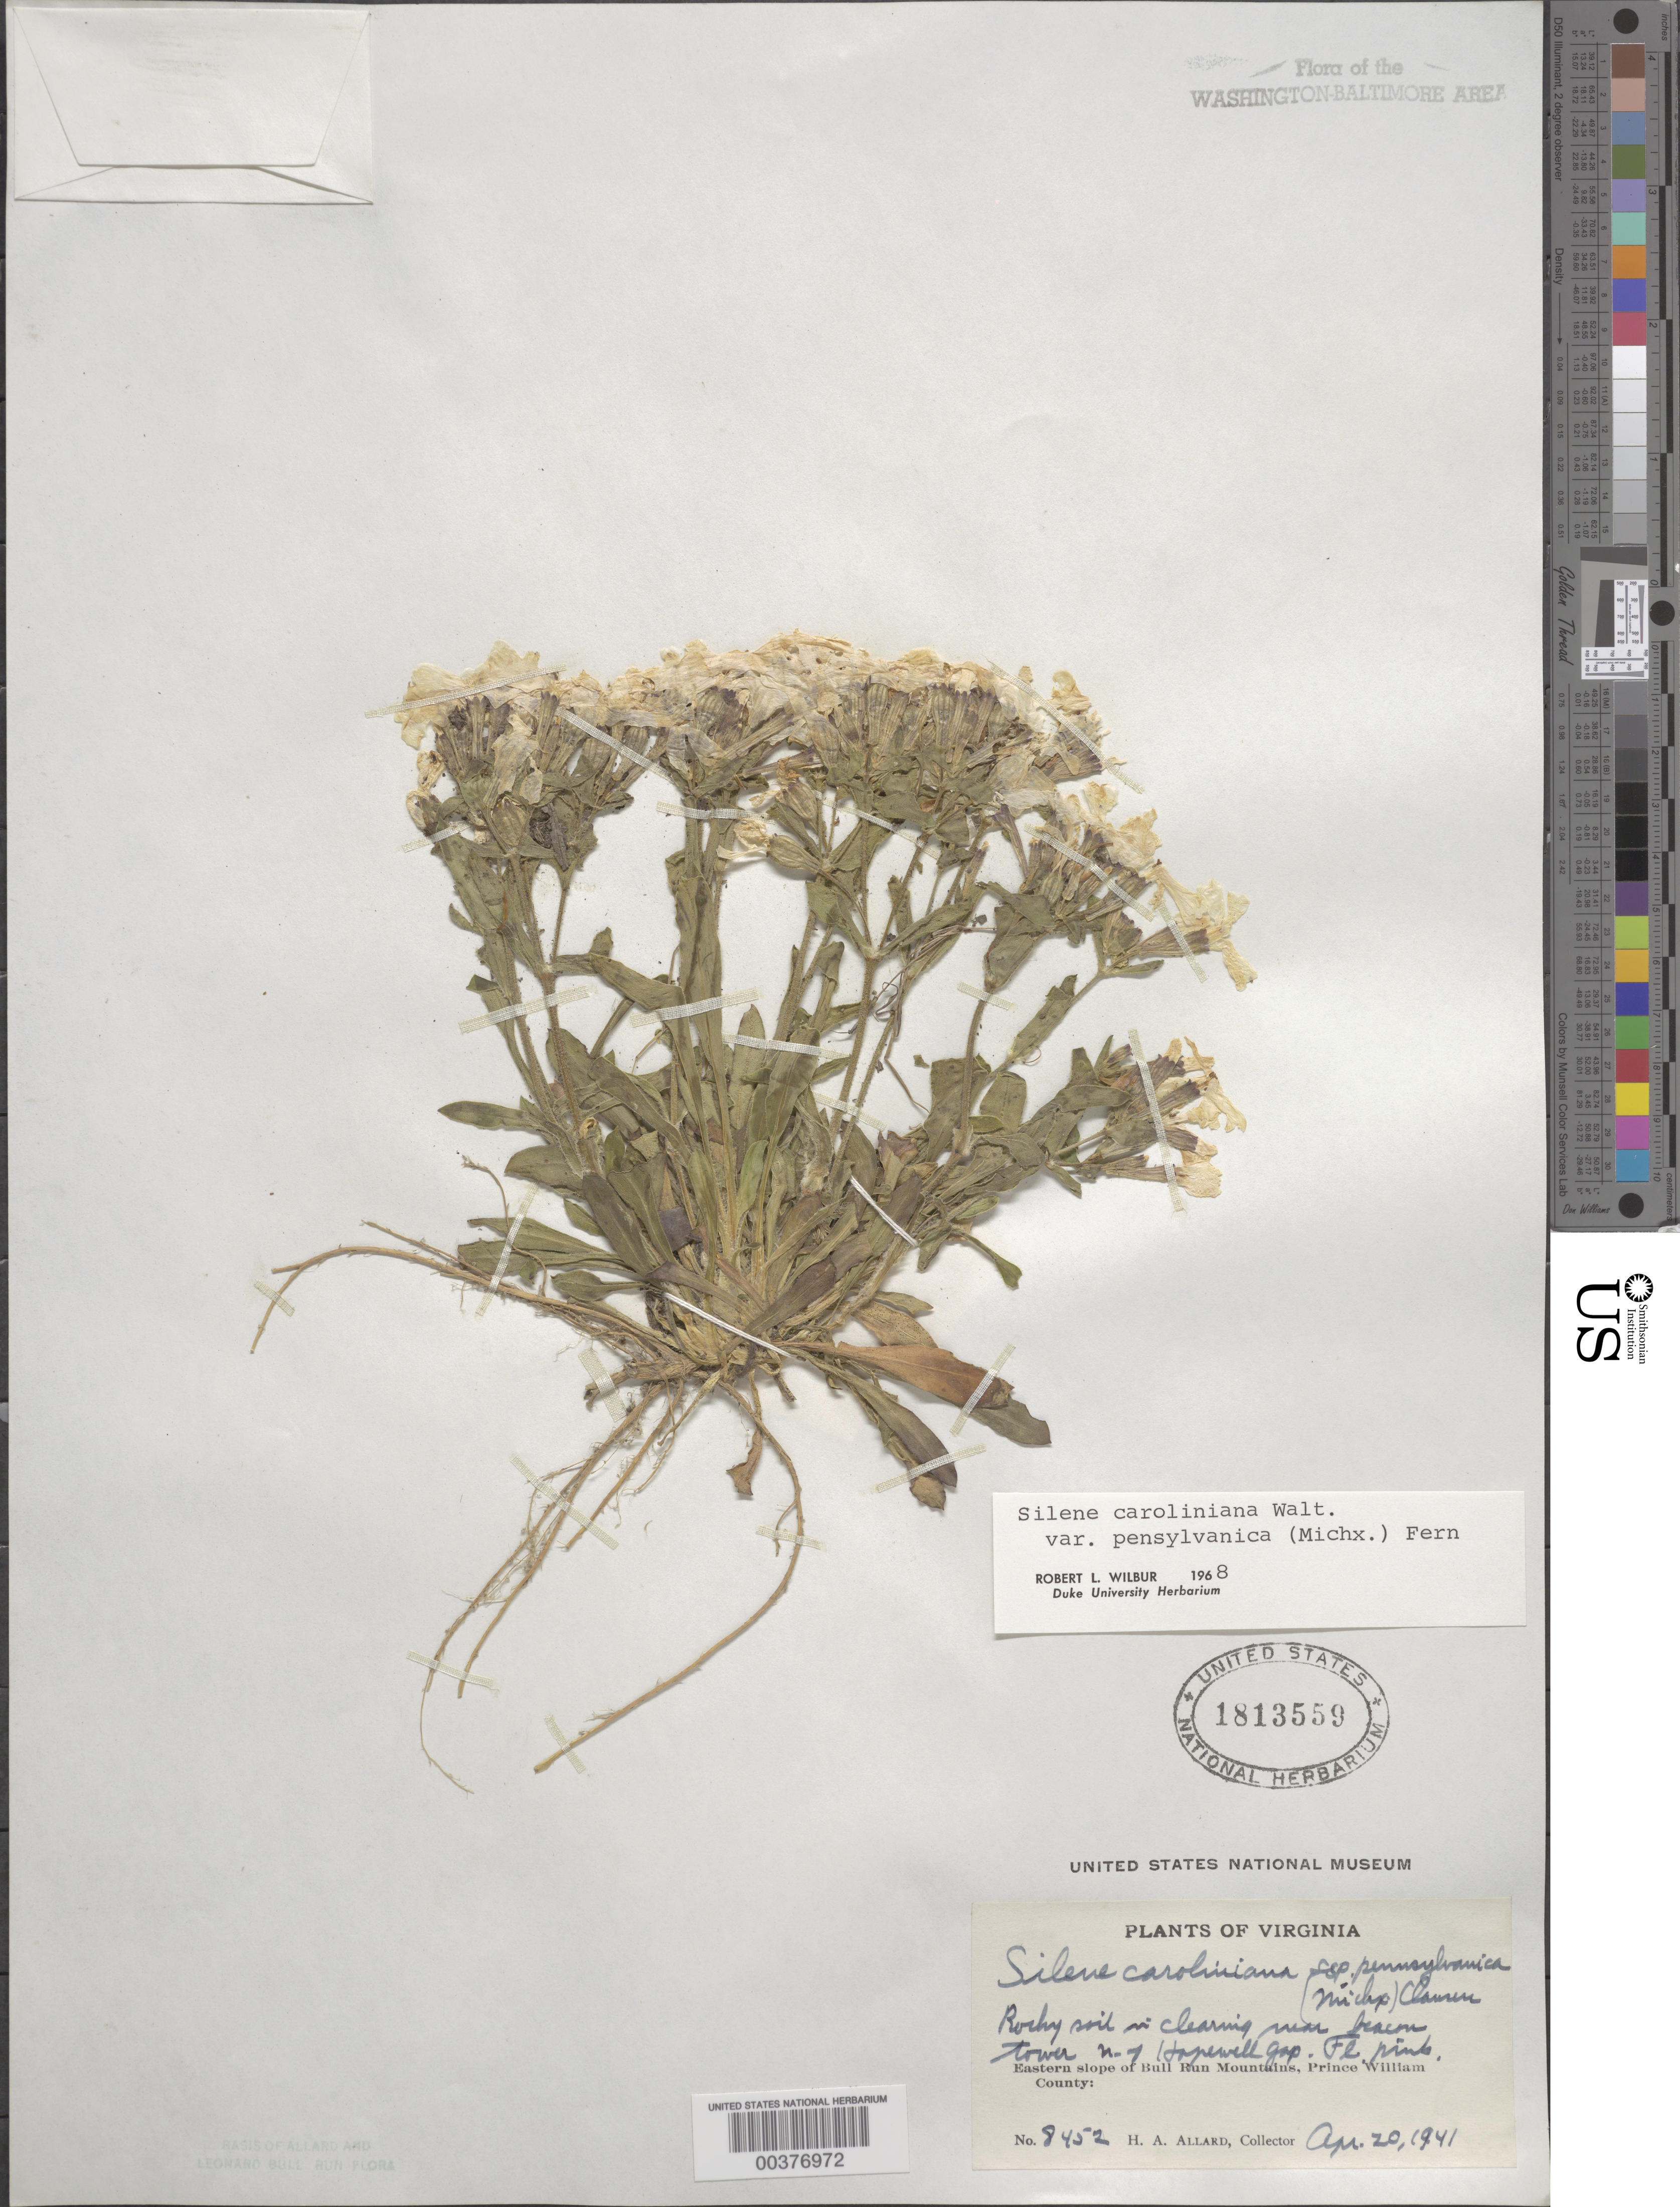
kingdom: Plantae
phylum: Tracheophyta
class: Magnoliopsida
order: Caryophyllales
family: Caryophyllaceae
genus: Silene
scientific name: Silene caroliniana var. pensylvanica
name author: (Michx.) Fernald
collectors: H. A. Allard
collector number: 8452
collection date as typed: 20 Apr 1941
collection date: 1941-04-20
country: United States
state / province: Virginia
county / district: Prince William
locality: North of Hopewell Gap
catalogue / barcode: US 1813559